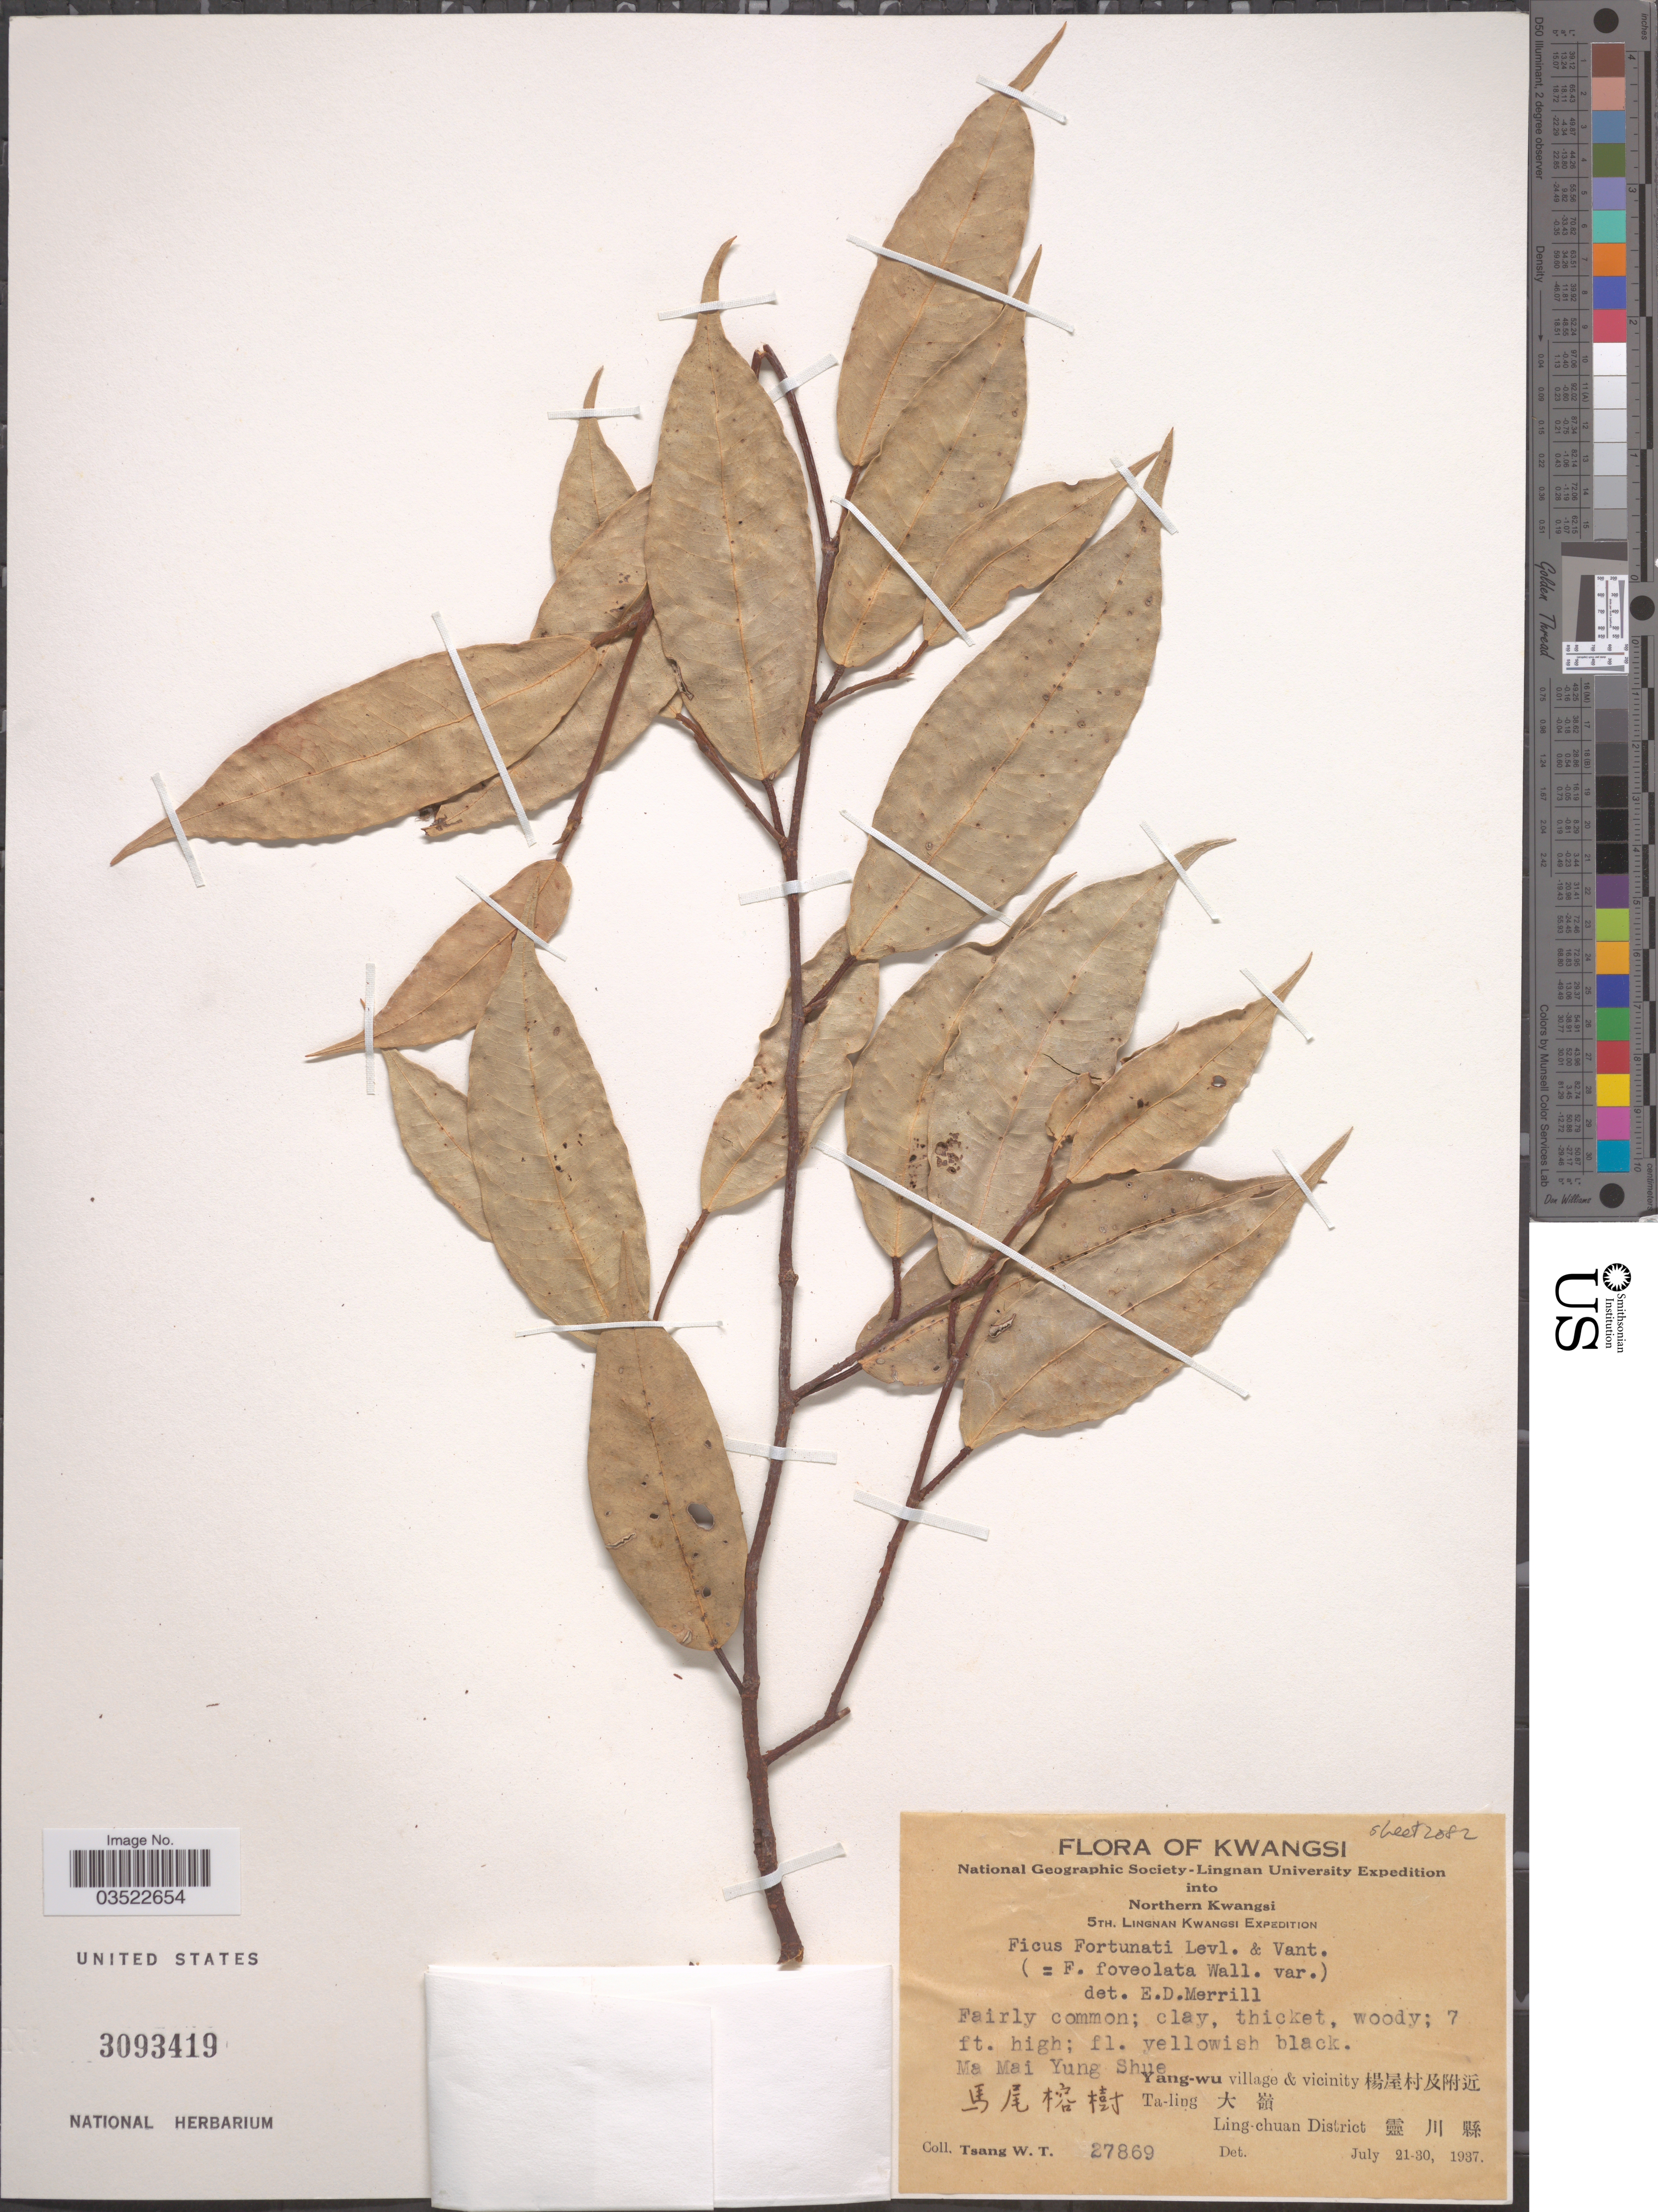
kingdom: Plantae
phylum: Tracheophyta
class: Magnoliopsida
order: Rosales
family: Moraceae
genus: Ficus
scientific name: Ficus sarmentosa var. nipponica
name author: (Franch. & Sav.) Corner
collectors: W. T. Tsang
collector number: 27869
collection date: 1937-07-21/1937-07-30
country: China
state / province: Guangxi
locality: Kwangsi. National Geographic Society-Lingnan University E[Foreign script]pedition into Northern Kwangsi. 5th. Lingnan Kwangsi E[Foreign script]pedition. Ma Mai Yung Shue. Yang-wu village & vicinity [Foreign script] Ta-ling [Foreign script]. Ling-chuan District [Foreign script].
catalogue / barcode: US 3093419